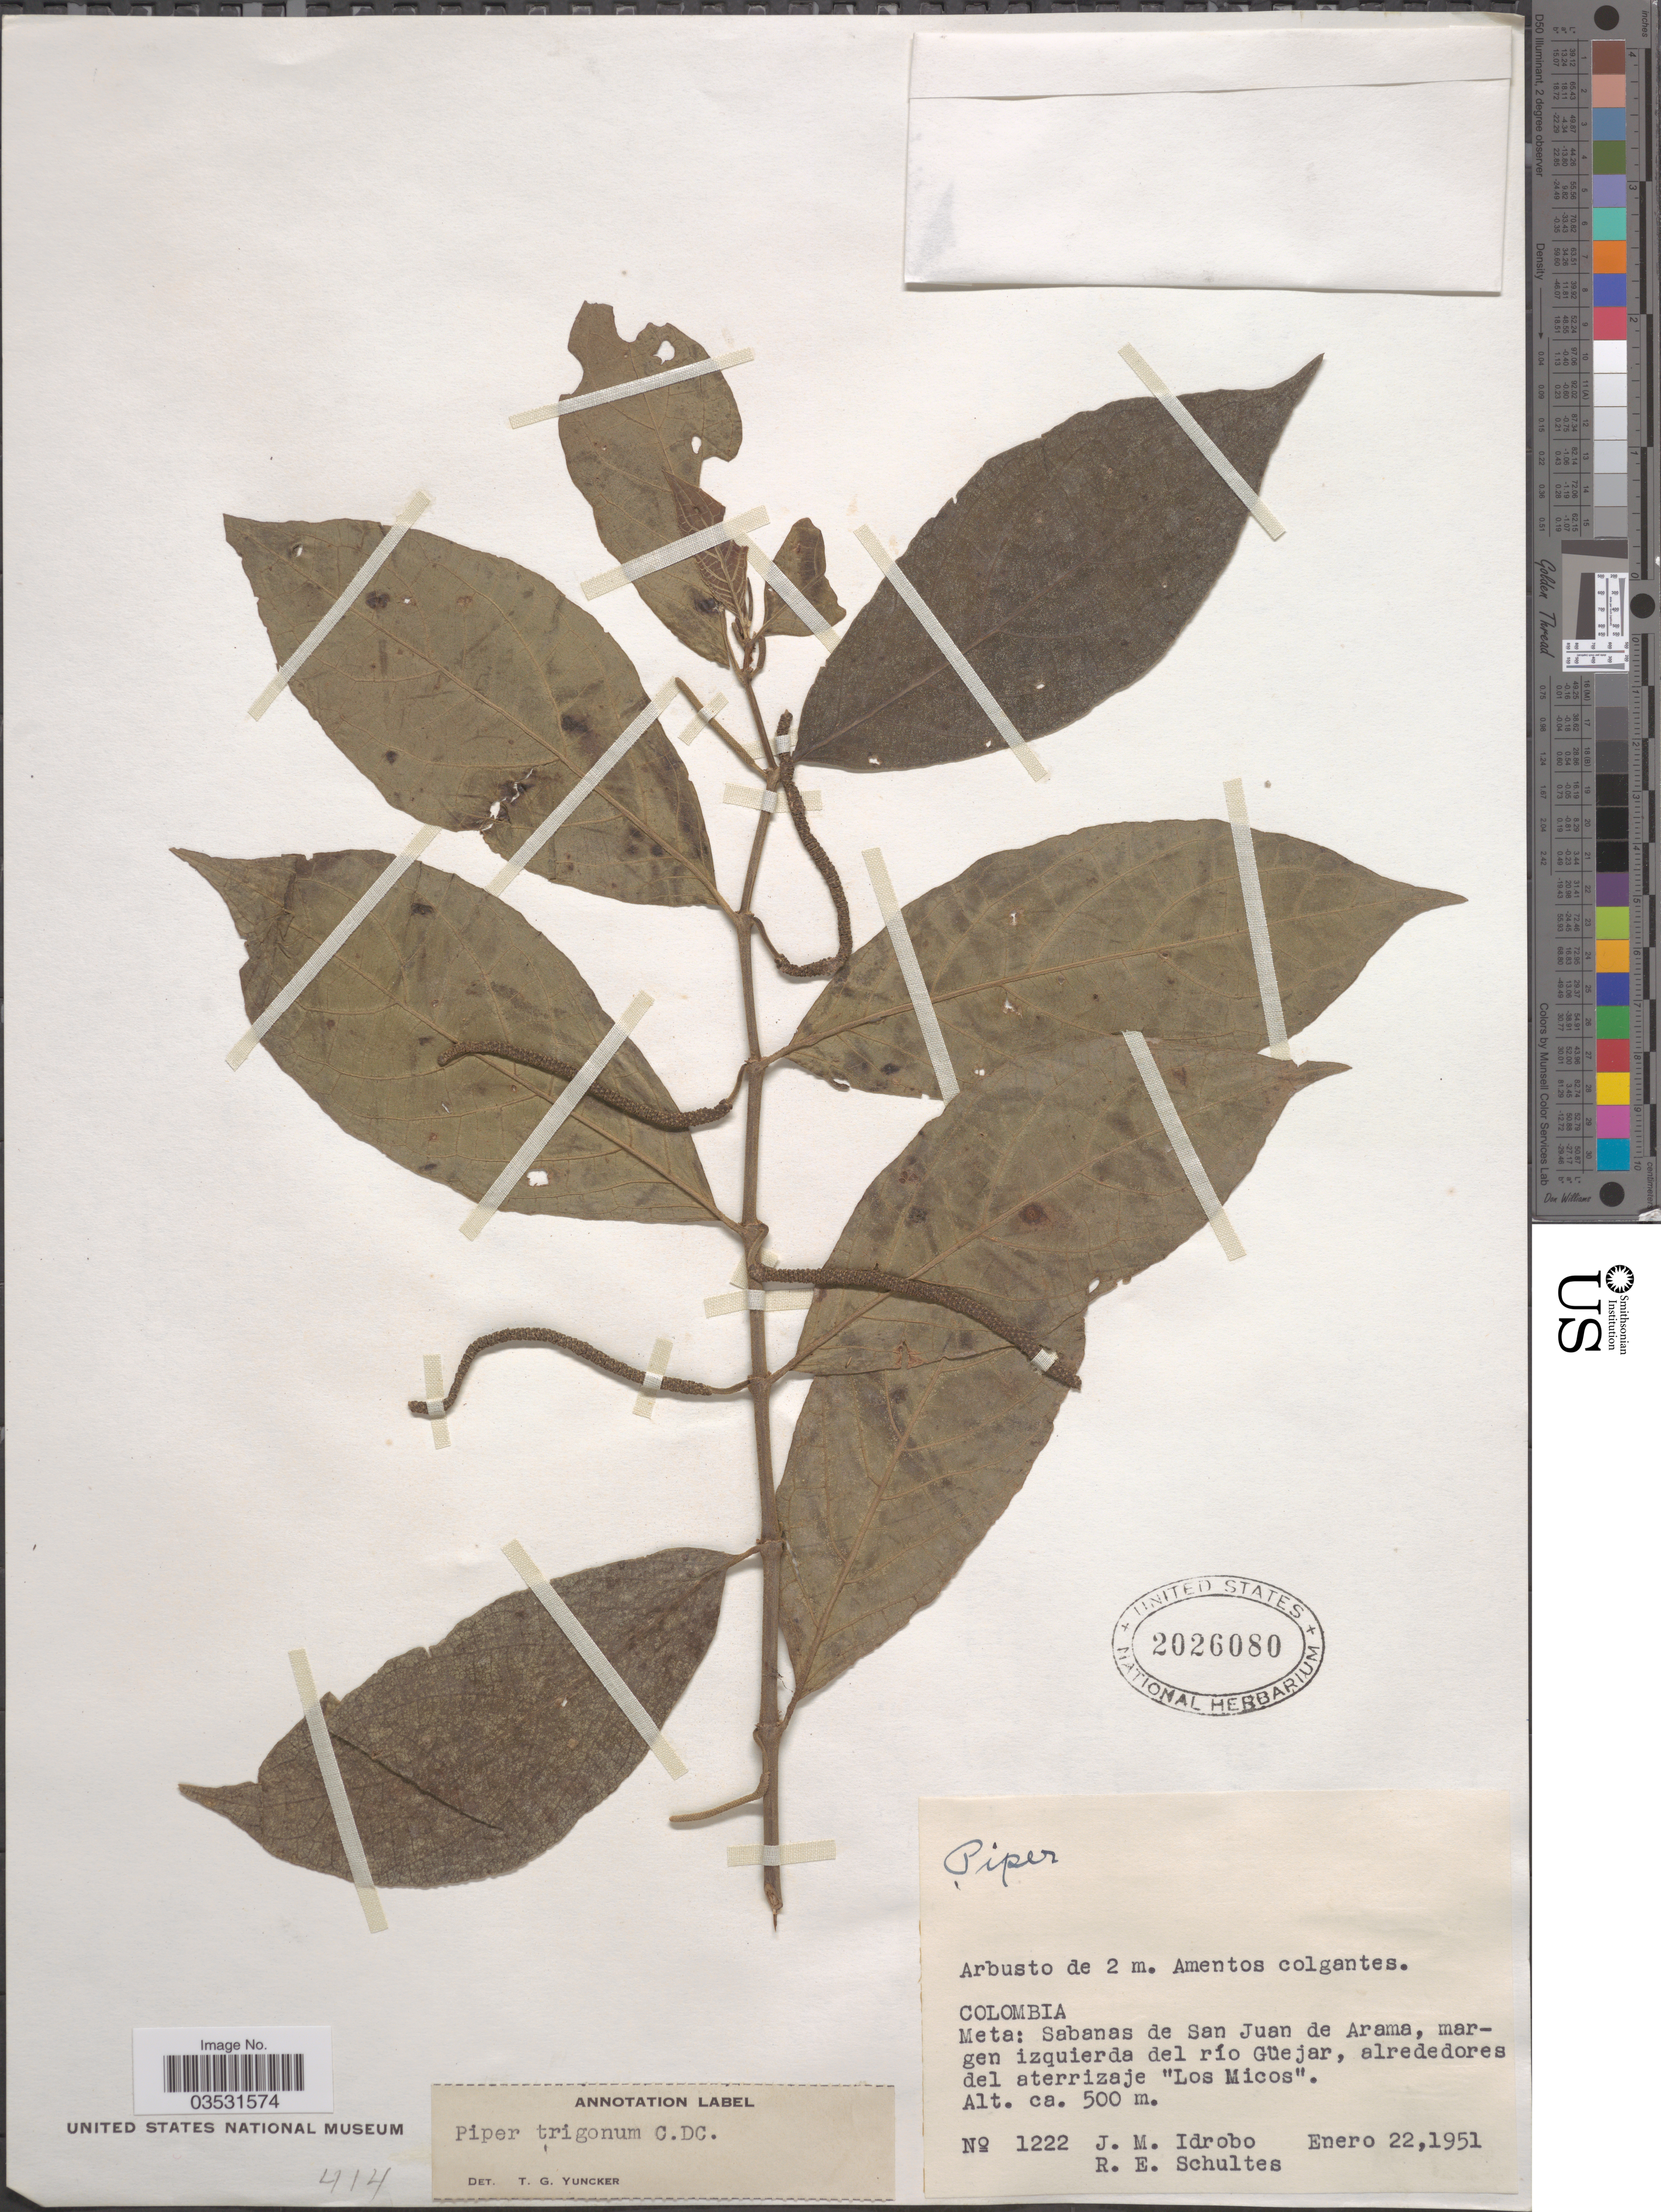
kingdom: Plantae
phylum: Tracheophyta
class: Magnoliopsida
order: Piperales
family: Piperaceae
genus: Piper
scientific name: Piper trigonum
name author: C. DC.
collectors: J. M. Idrobo & R. E. Schultes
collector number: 1222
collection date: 1951-01-22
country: Colombia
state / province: Meta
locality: Sabanas de San Juan de Arama, margen izquierda del río Güejar, alrededores del aterrizaje "Los Micos".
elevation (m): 500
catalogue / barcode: US 2026080